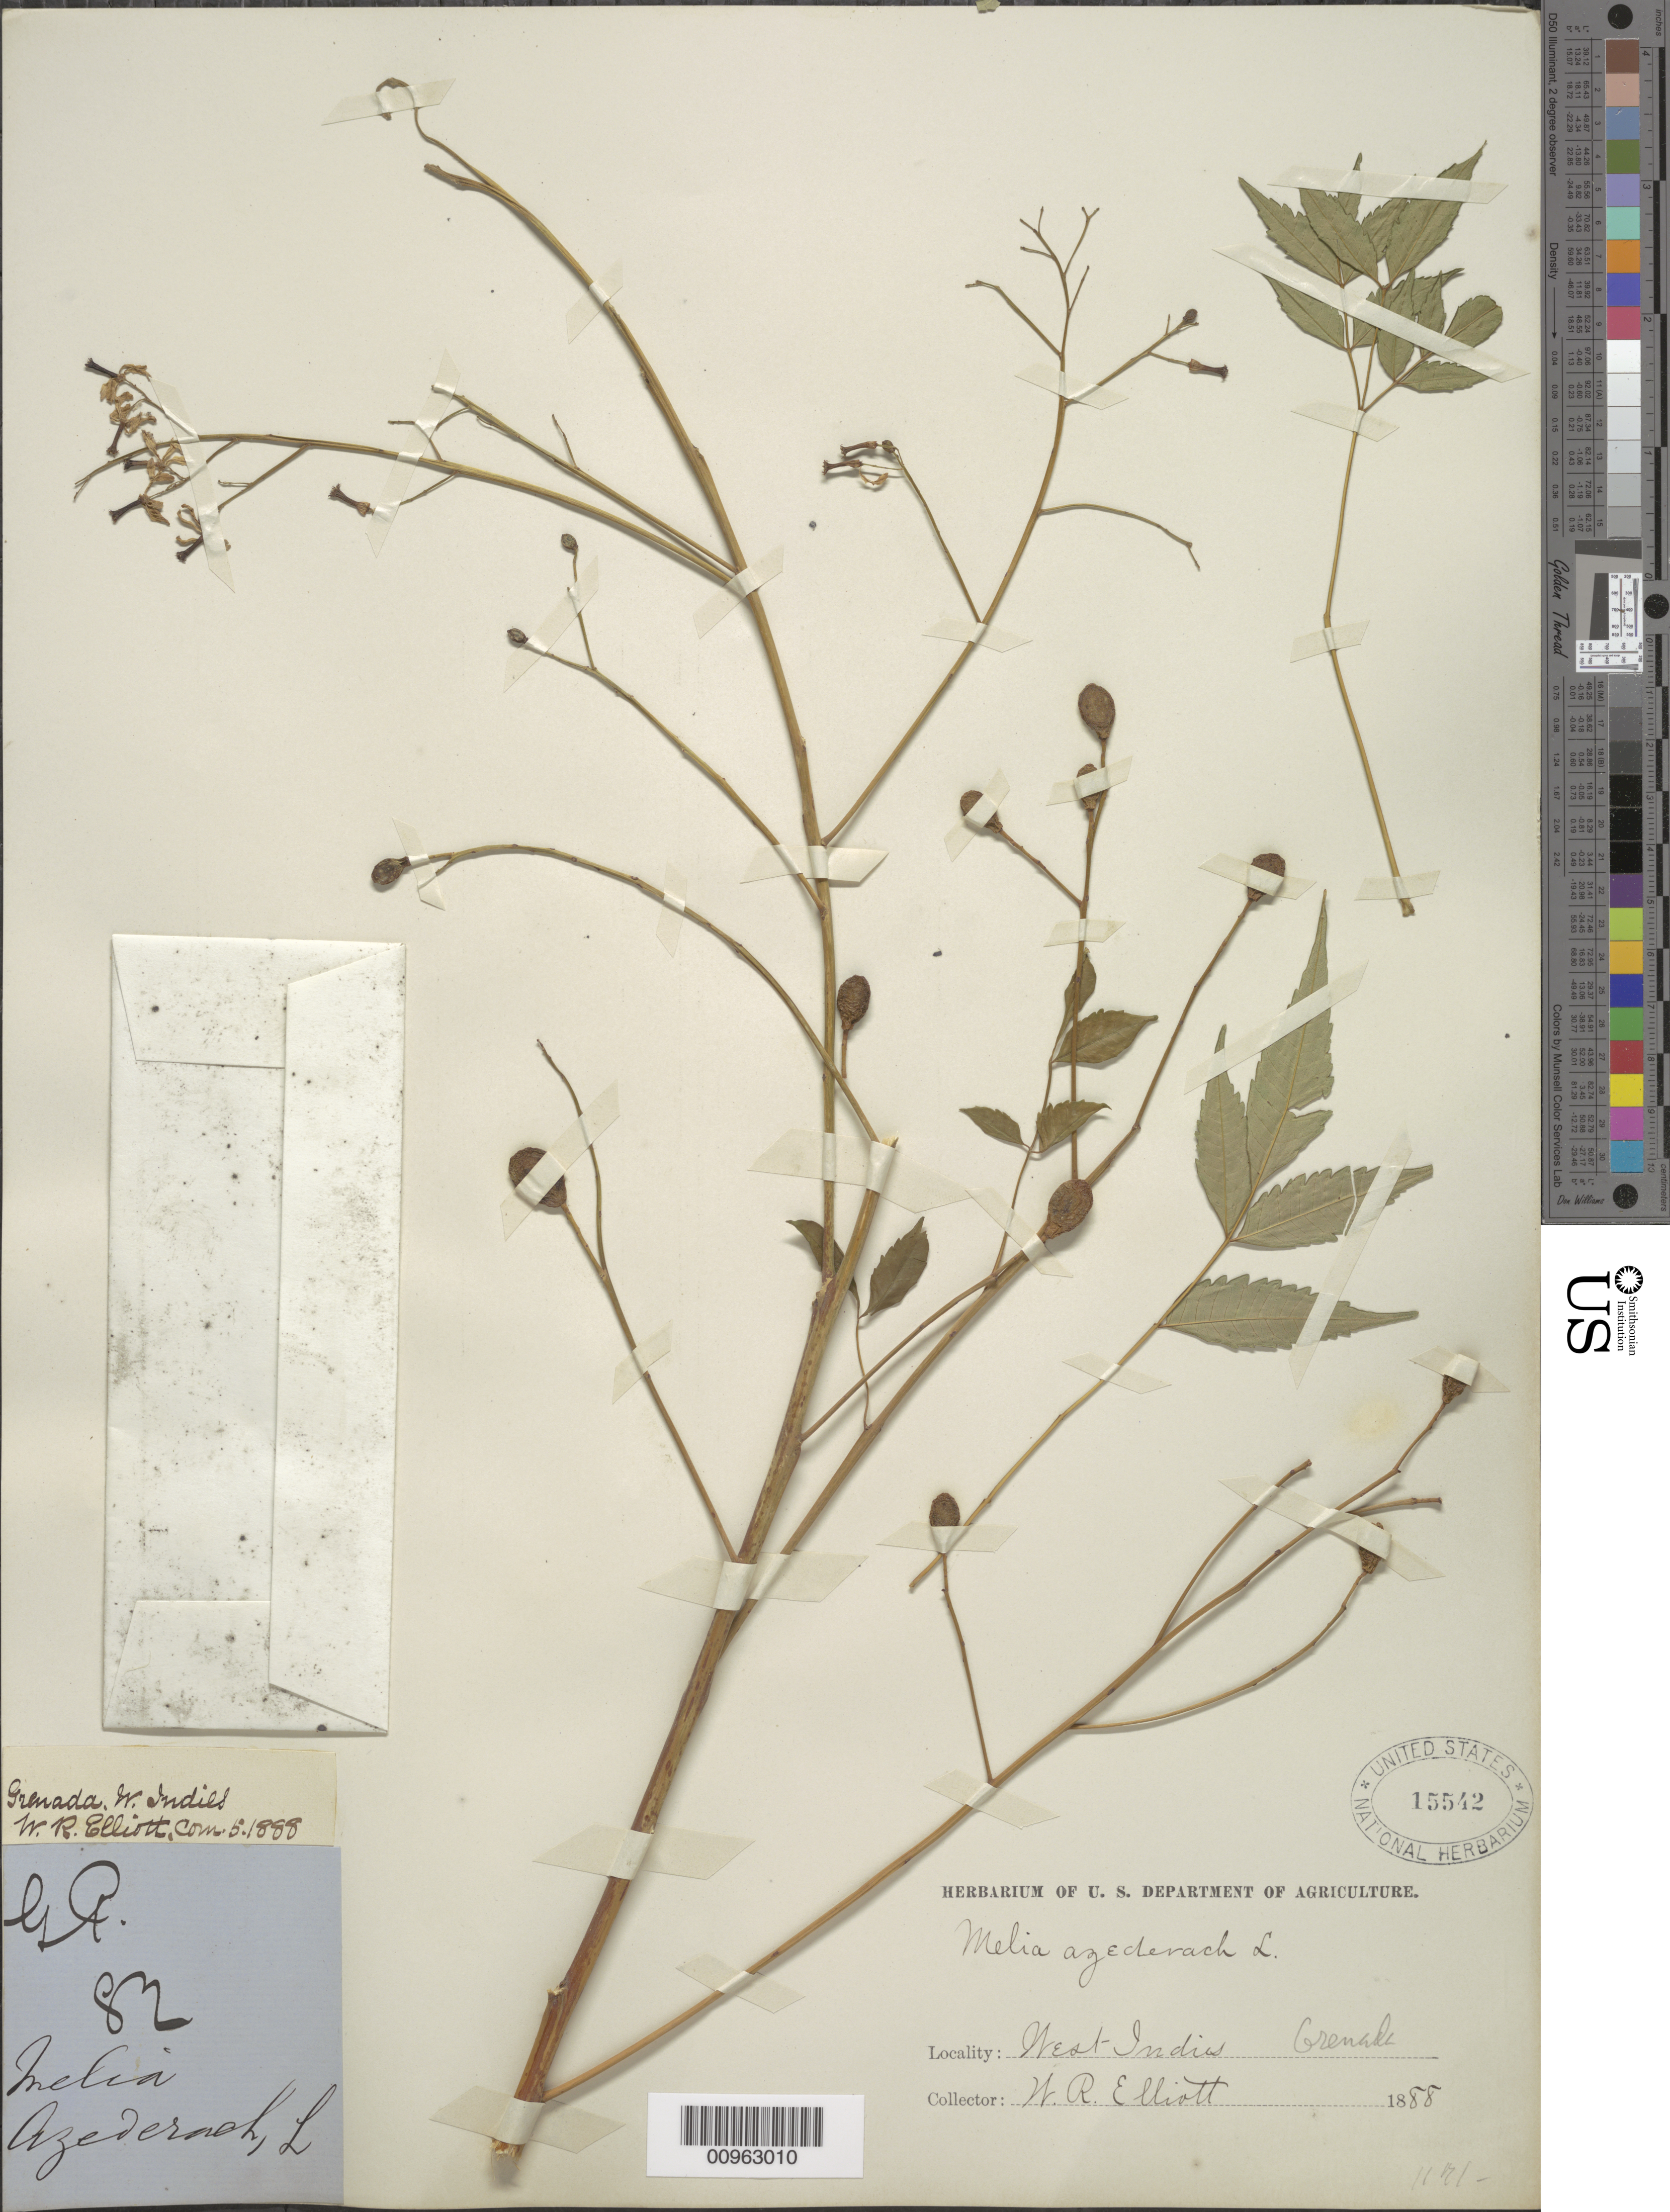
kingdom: Plantae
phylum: Tracheophyta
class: Magnoliopsida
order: Sapindales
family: Meliaceae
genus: Melia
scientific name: Melia azedarach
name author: L.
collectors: W. Elliot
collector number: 82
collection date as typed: May 1888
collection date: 1888-05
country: Grenada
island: Grenada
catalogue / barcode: US 15542